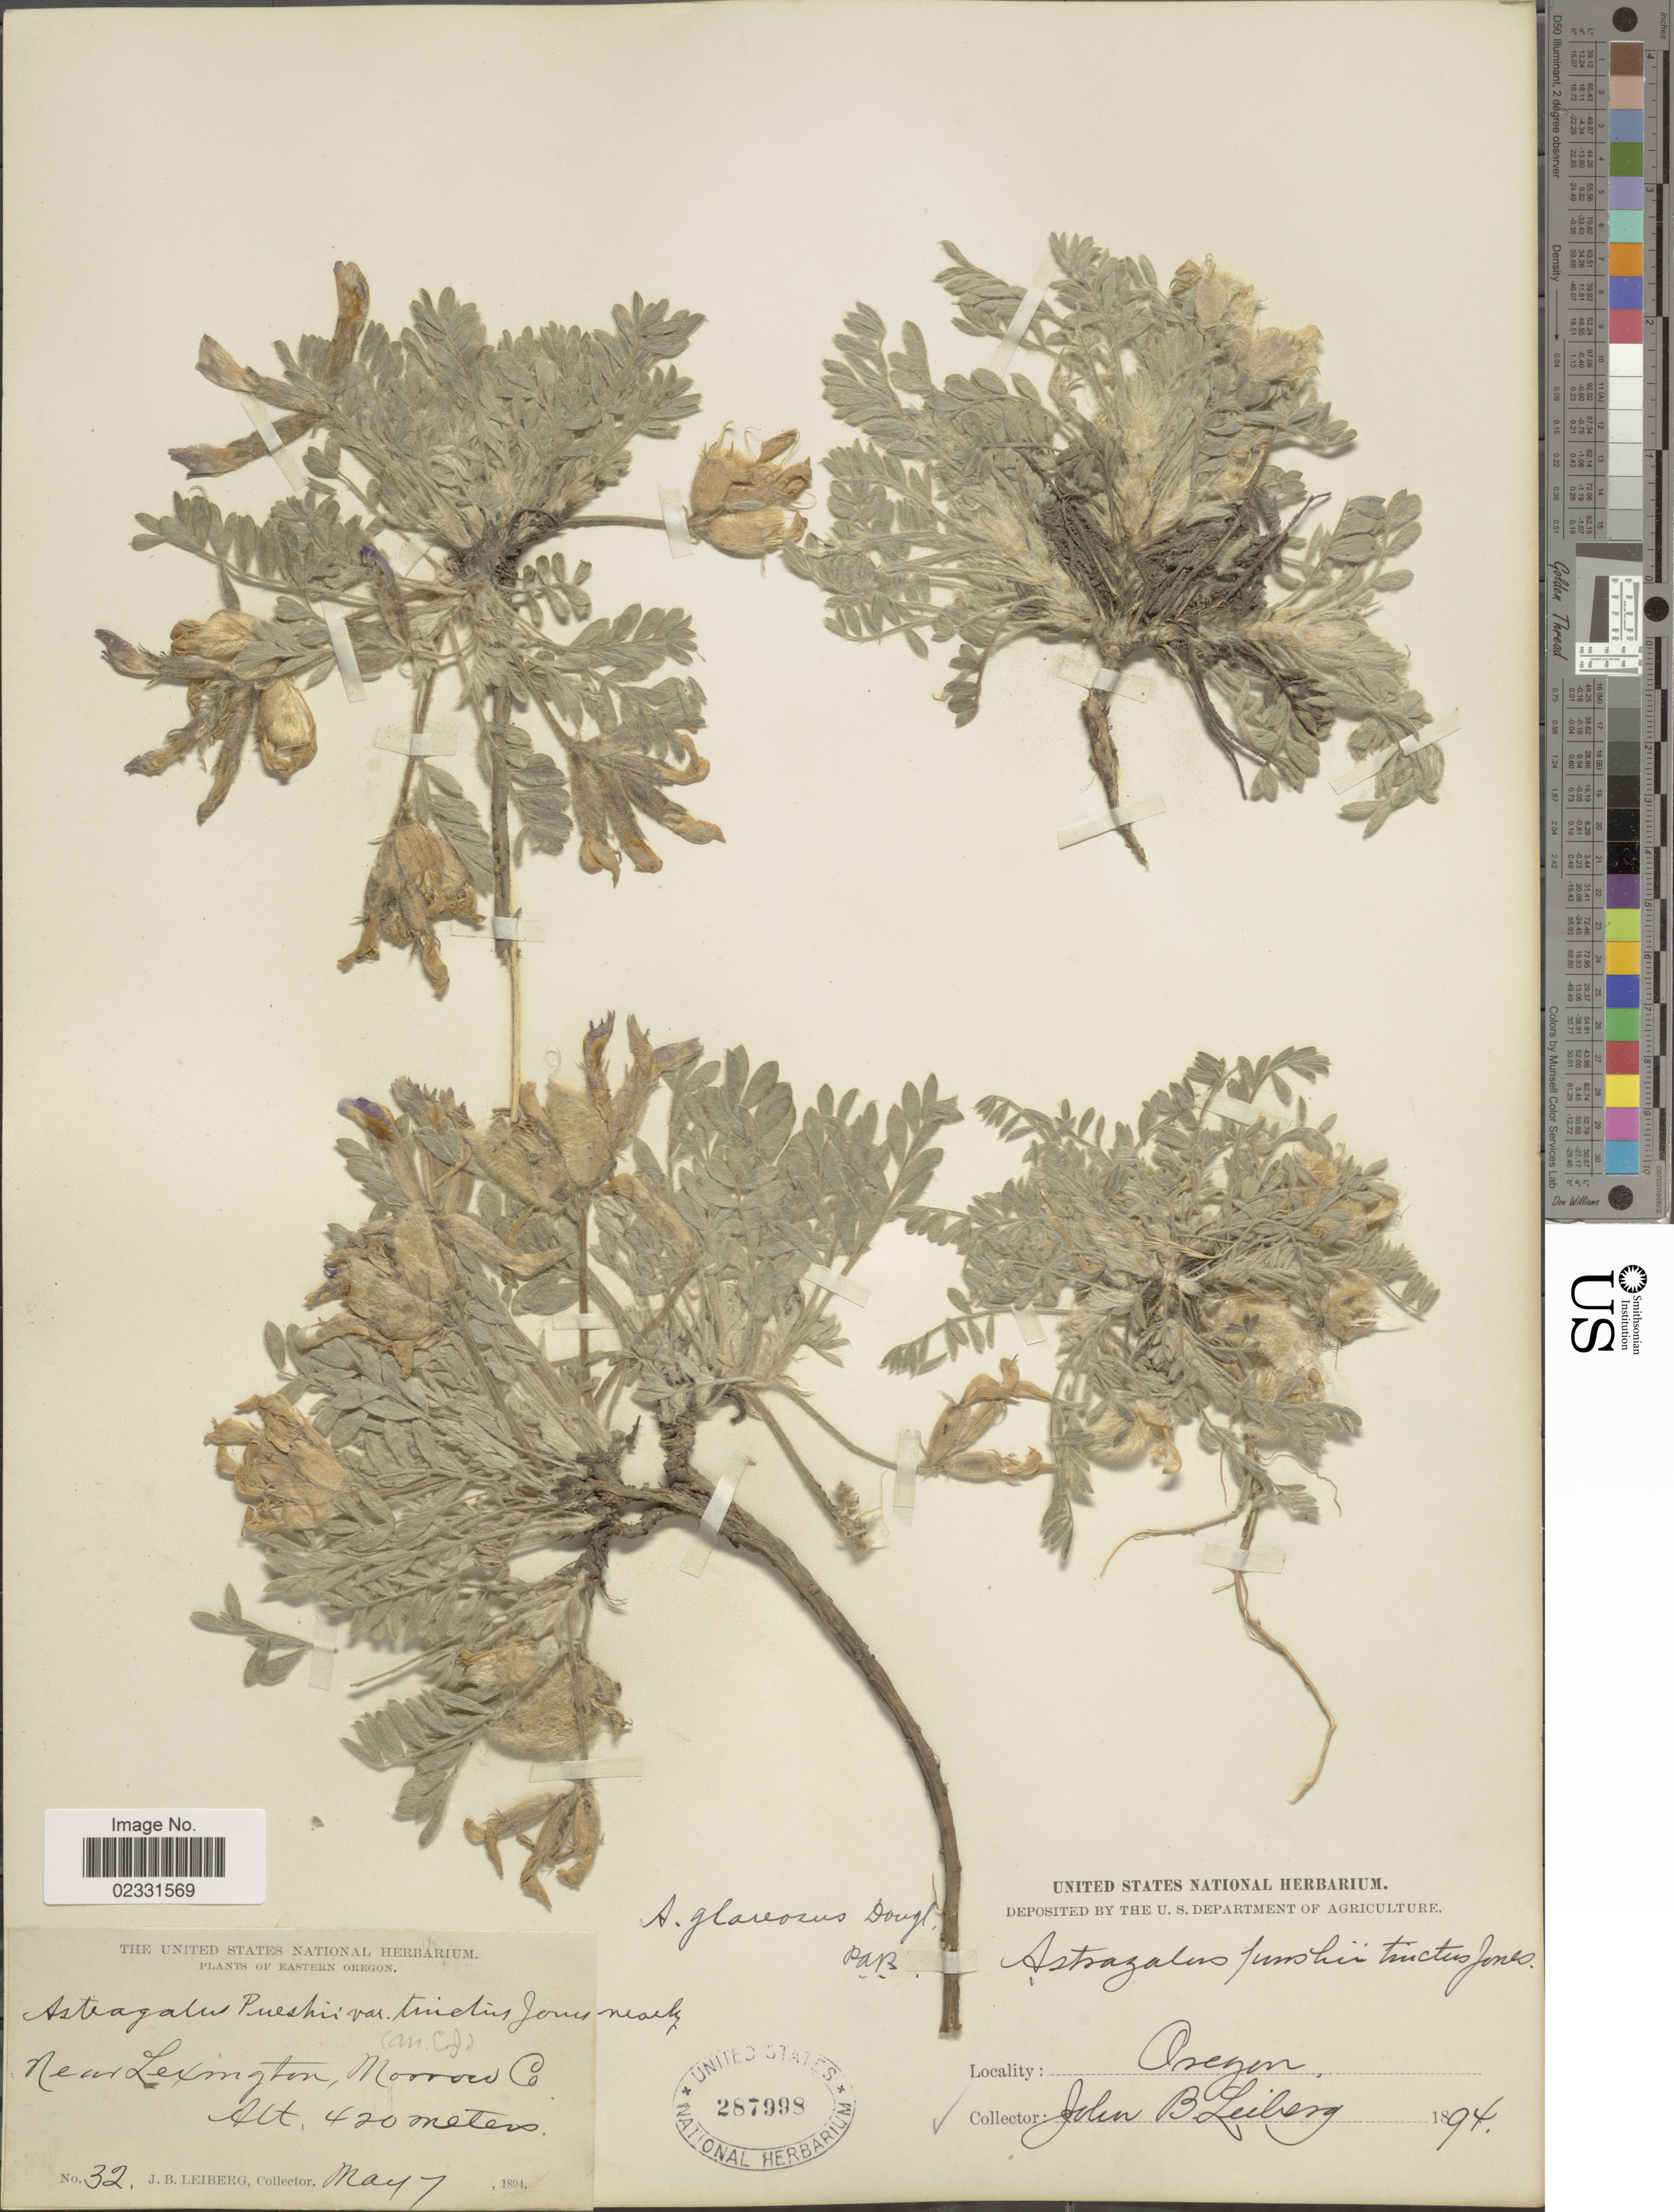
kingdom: Plantae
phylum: Tracheophyta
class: Magnoliopsida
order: Fabales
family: Fabaceae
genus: Astragalus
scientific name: Astragalus purshii var. glareosus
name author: (Douglas ex Hook.) Barneby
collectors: J. B. Leiberg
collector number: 32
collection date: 1894-05-07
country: United States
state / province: Oregon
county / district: Morrow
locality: Eastern Oregon, Near Lexington, Morrow Co.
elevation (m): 420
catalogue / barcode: US 287998